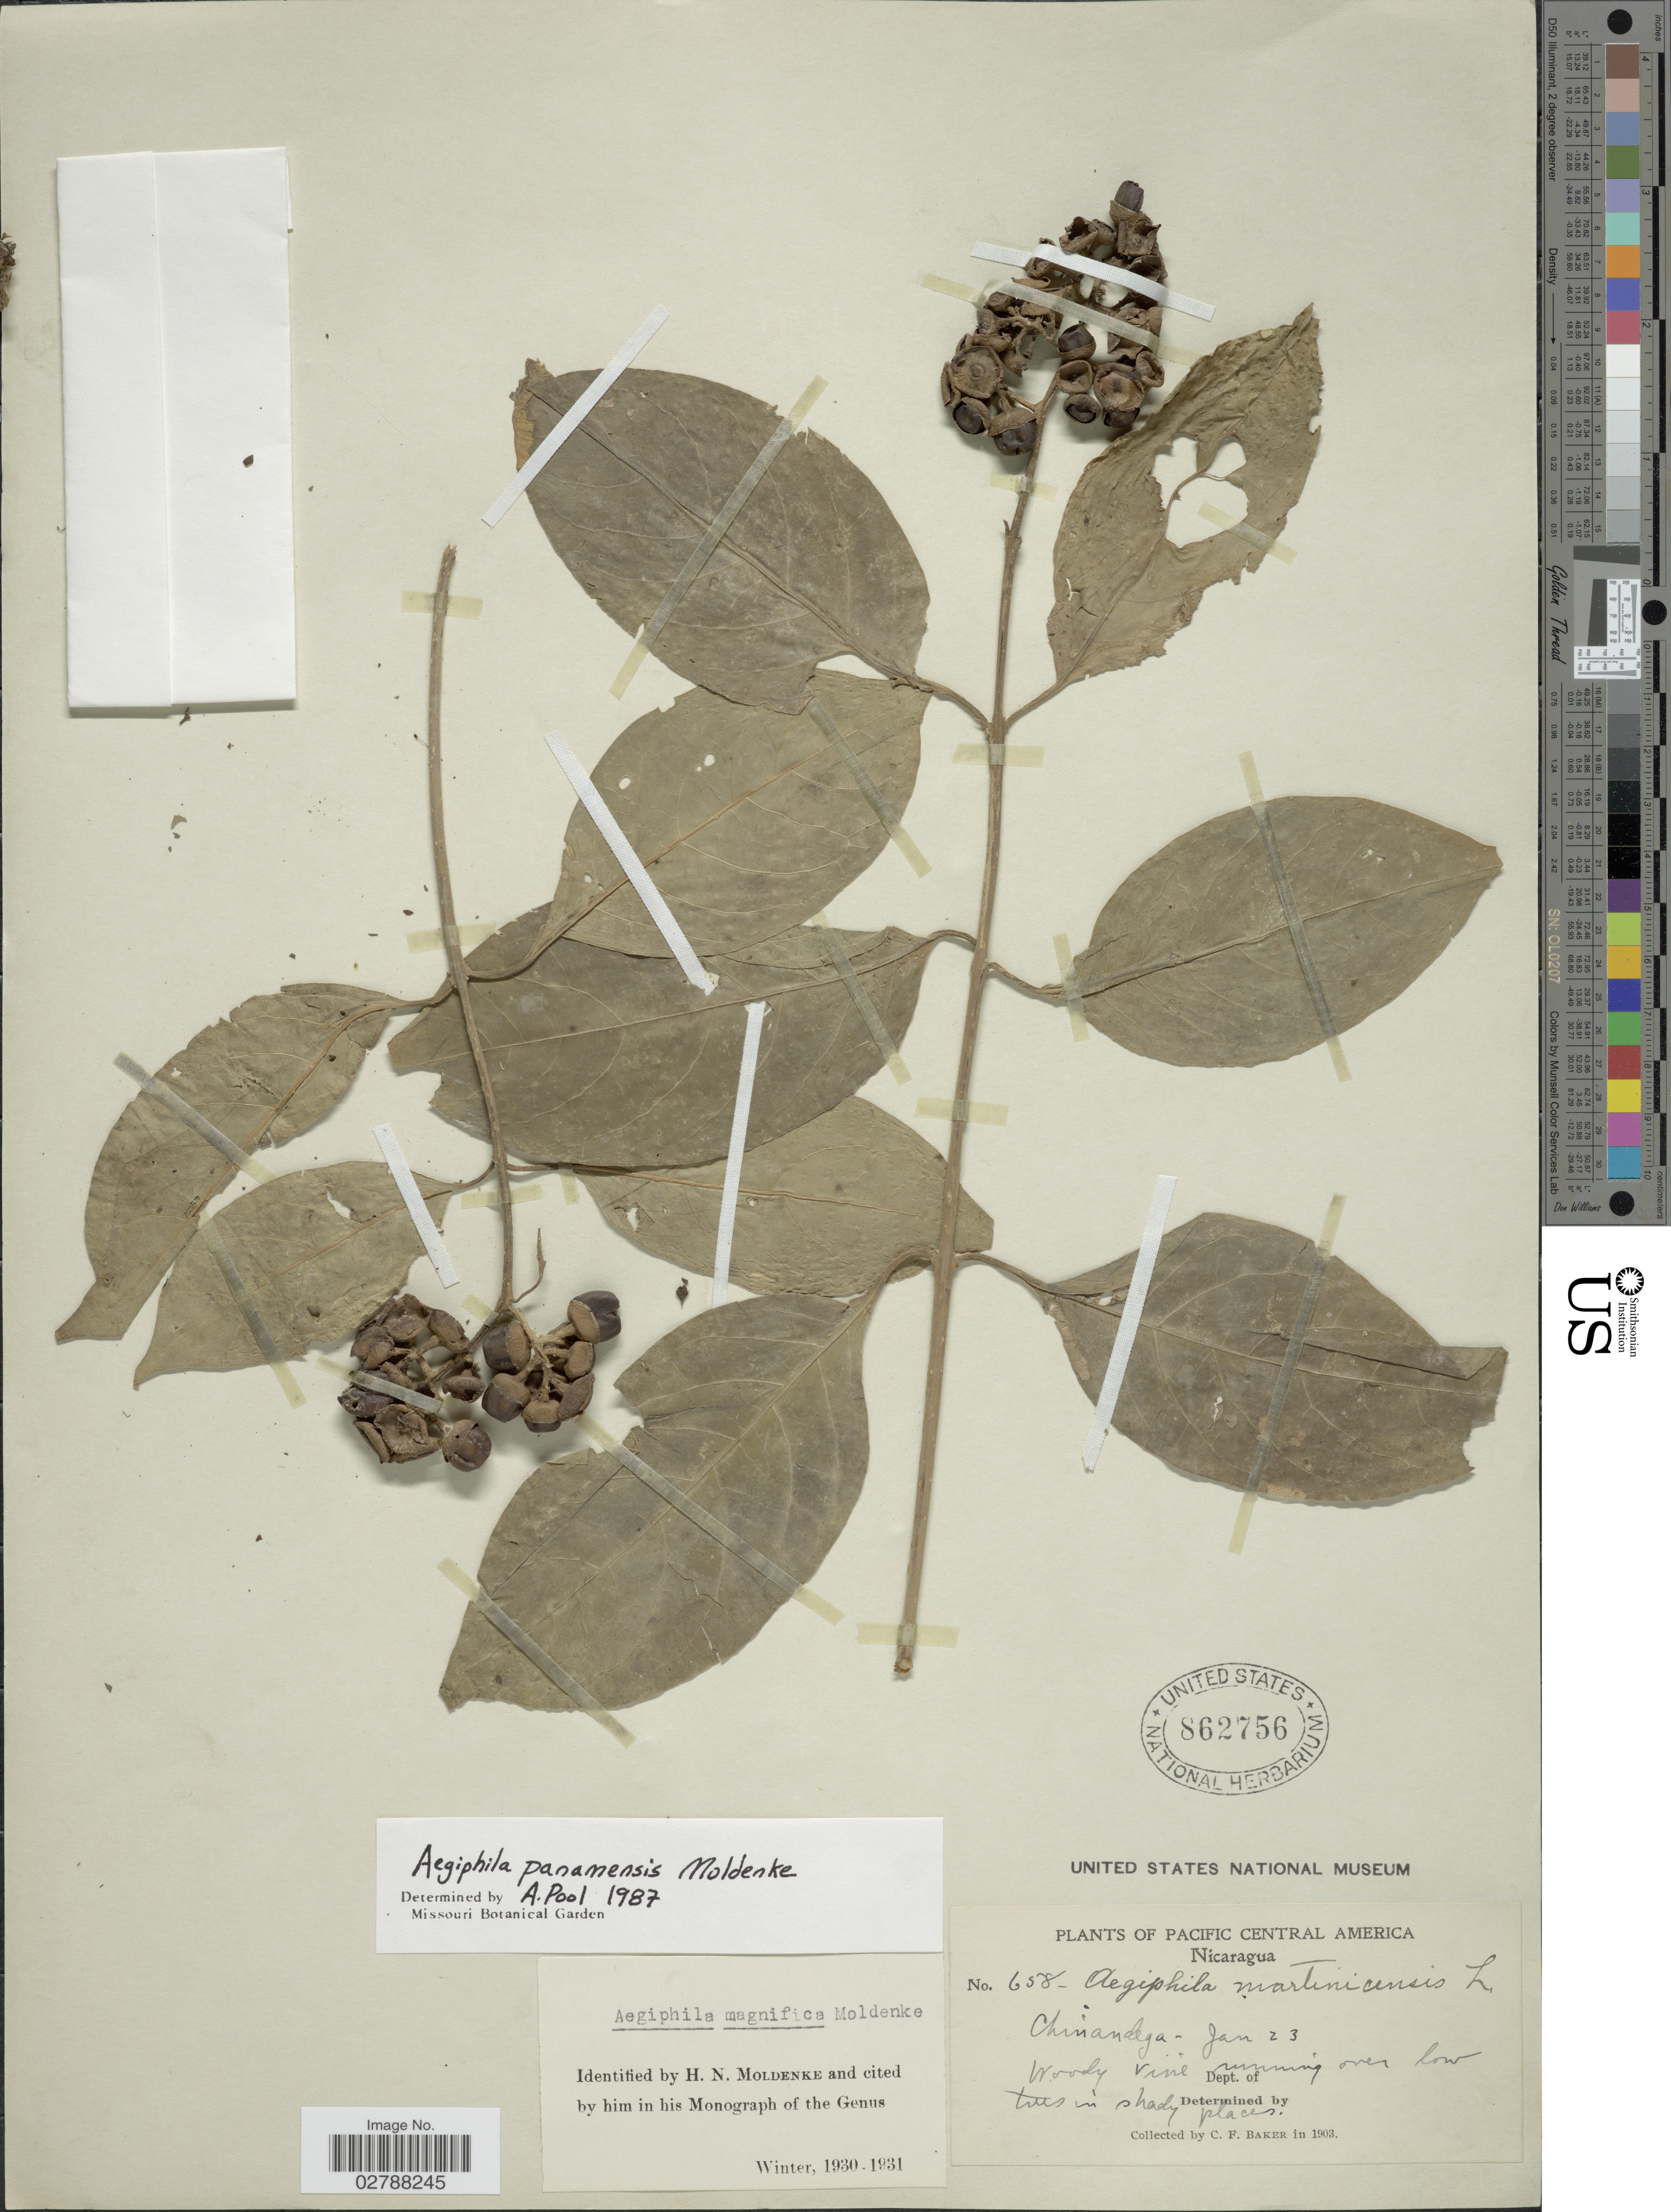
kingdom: Plantae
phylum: Tracheophyta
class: Magnoliopsida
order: Lamiales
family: Lamiaceae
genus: Aegiphila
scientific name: Aegiphila panamensis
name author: Moldenke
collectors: C. F. Baker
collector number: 658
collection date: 1903-01-23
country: Nicaragua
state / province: Chinandega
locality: Pacific Central America.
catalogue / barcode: US 862756